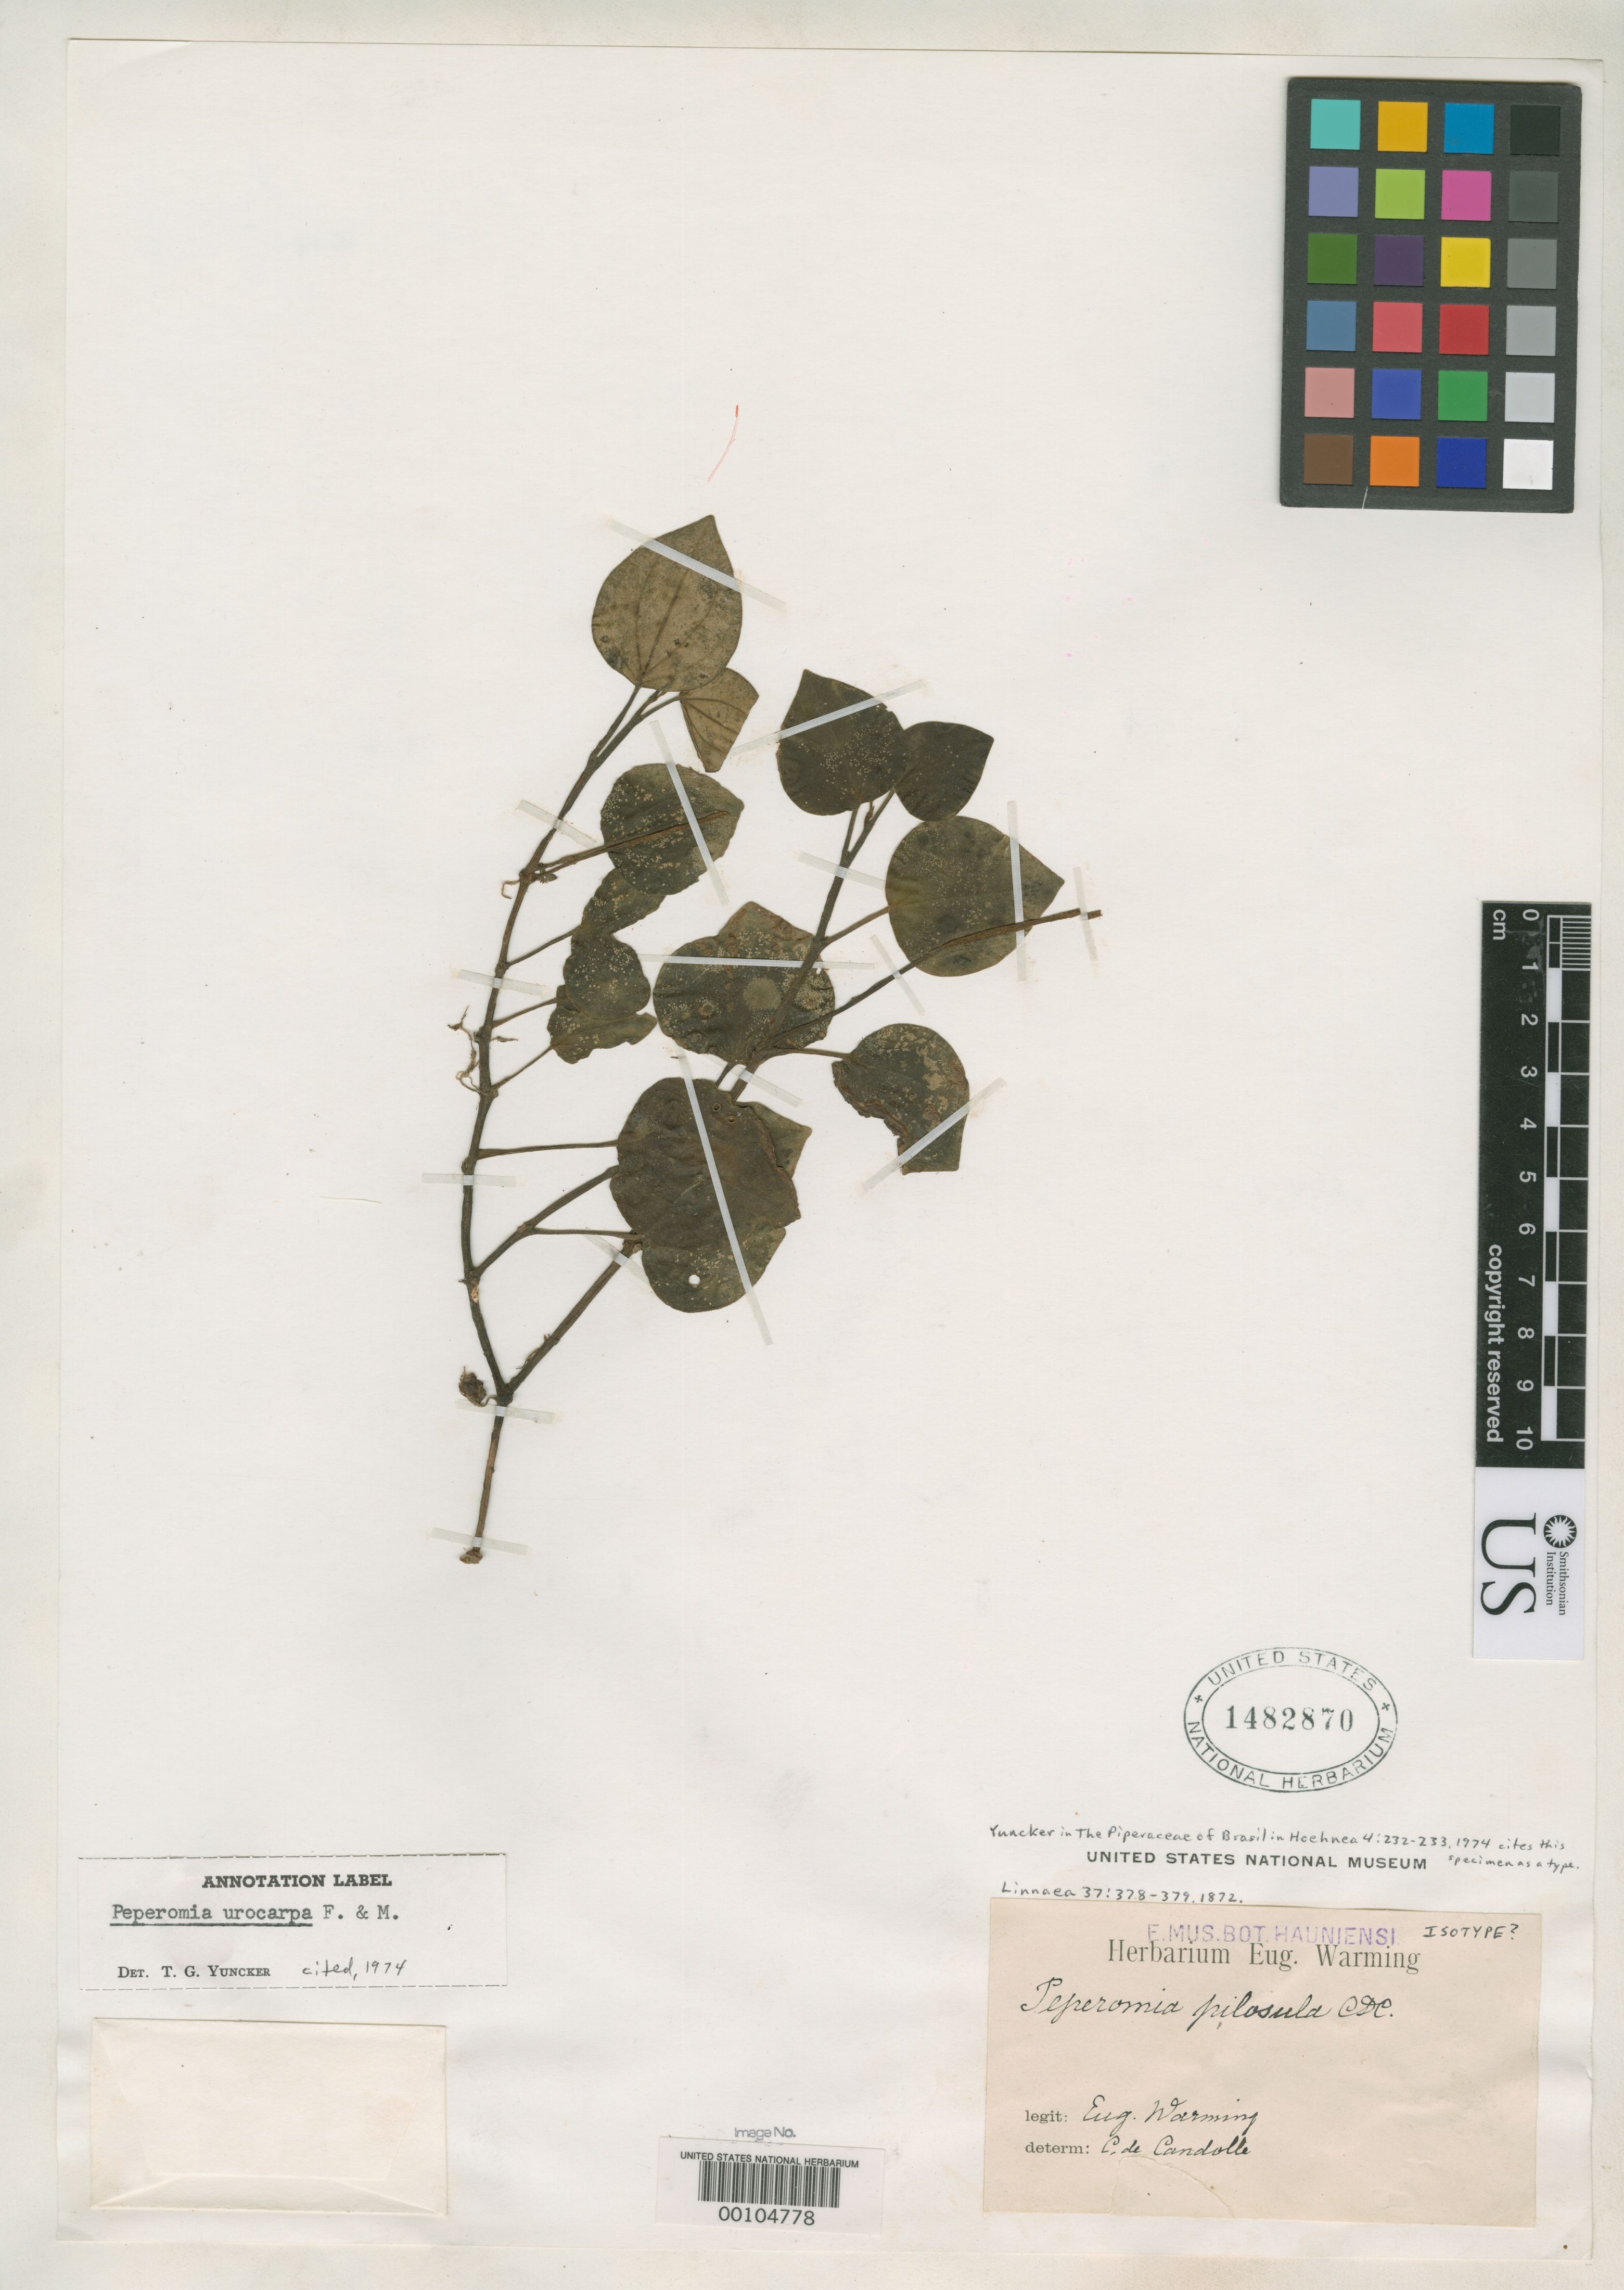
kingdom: Plantae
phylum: Tracheophyta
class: Magnoliopsida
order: Piperales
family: Piperaceae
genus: Peperomia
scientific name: Peperomia pilosula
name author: C. DC.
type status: Isotype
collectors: E. Warming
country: Brazil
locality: Lagoa Santa.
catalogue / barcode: US 1482870